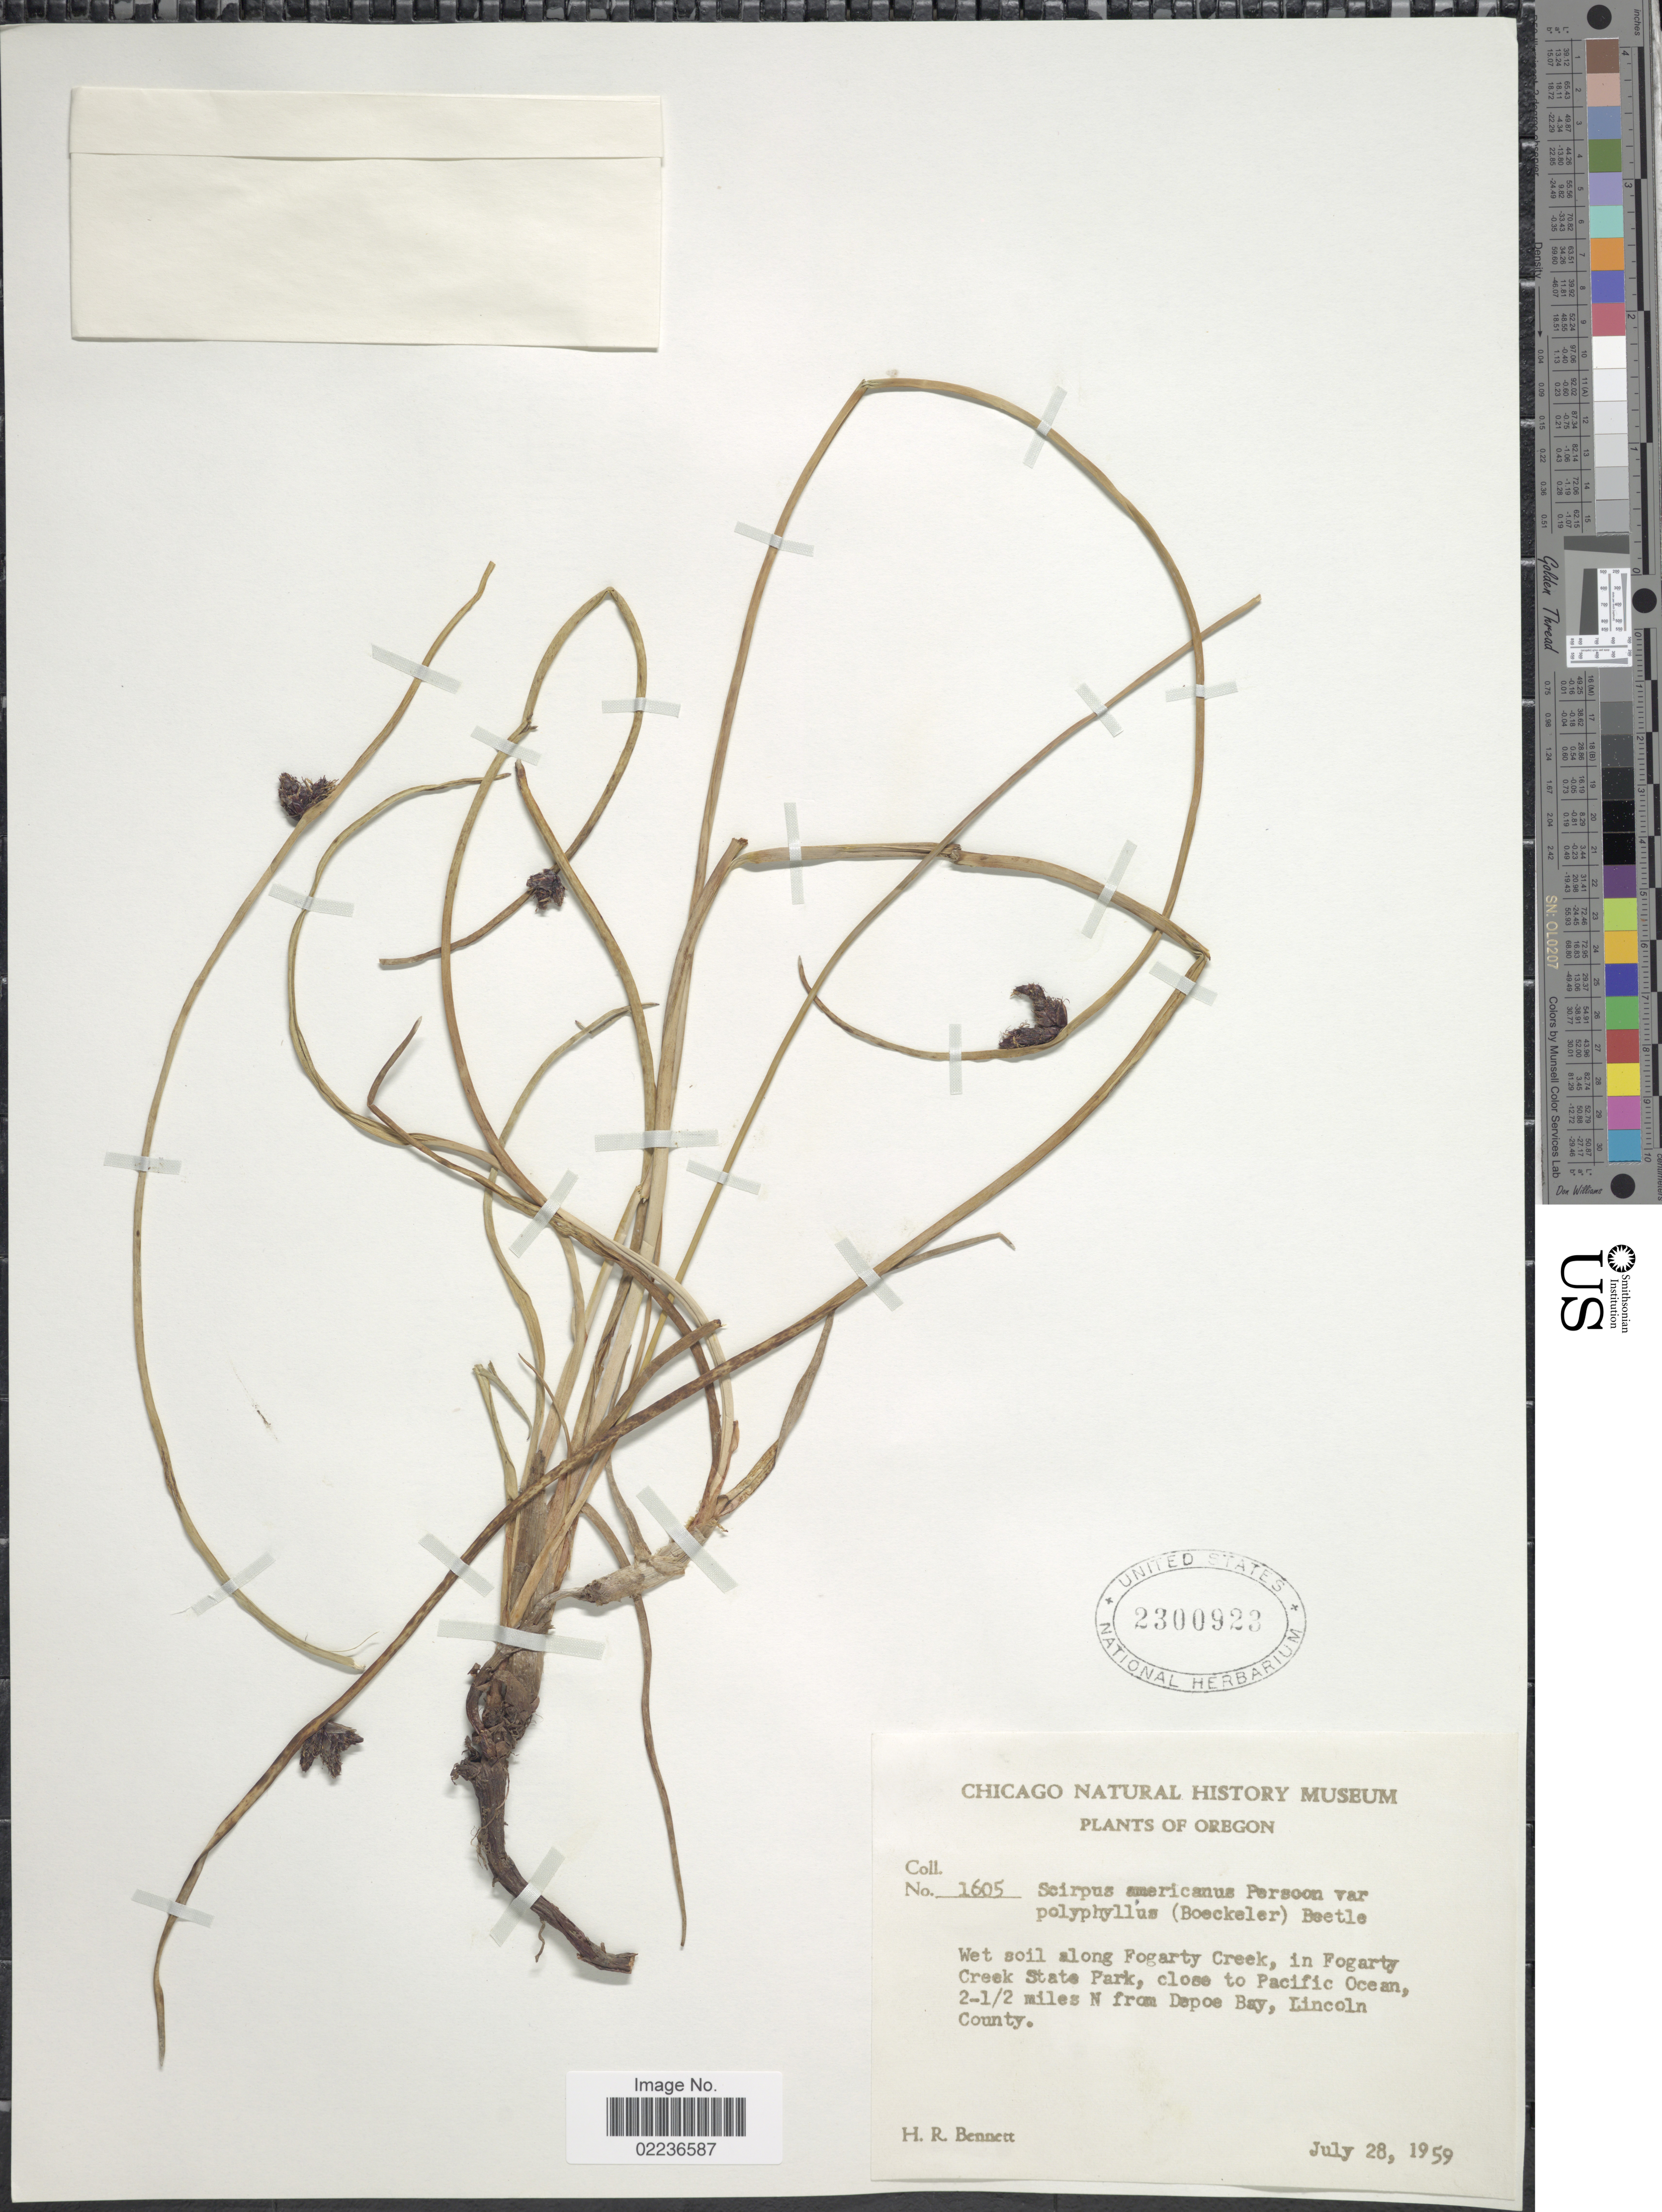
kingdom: Plantae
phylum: Tracheophyta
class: Liliopsida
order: Poales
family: Cyperaceae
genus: Schoenoplectus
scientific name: Schoenoplectus pungens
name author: (Vahl) Palla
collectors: H. R. Bennett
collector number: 1605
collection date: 1959-07-28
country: United States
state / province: Oregon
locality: Wet soil, along Fogarty Creek, in Fogarty Creek State Park, close to Pacific Ocean, 2-1/2 miles N from Depoe Bay, Lincoln County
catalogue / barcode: US 2300923